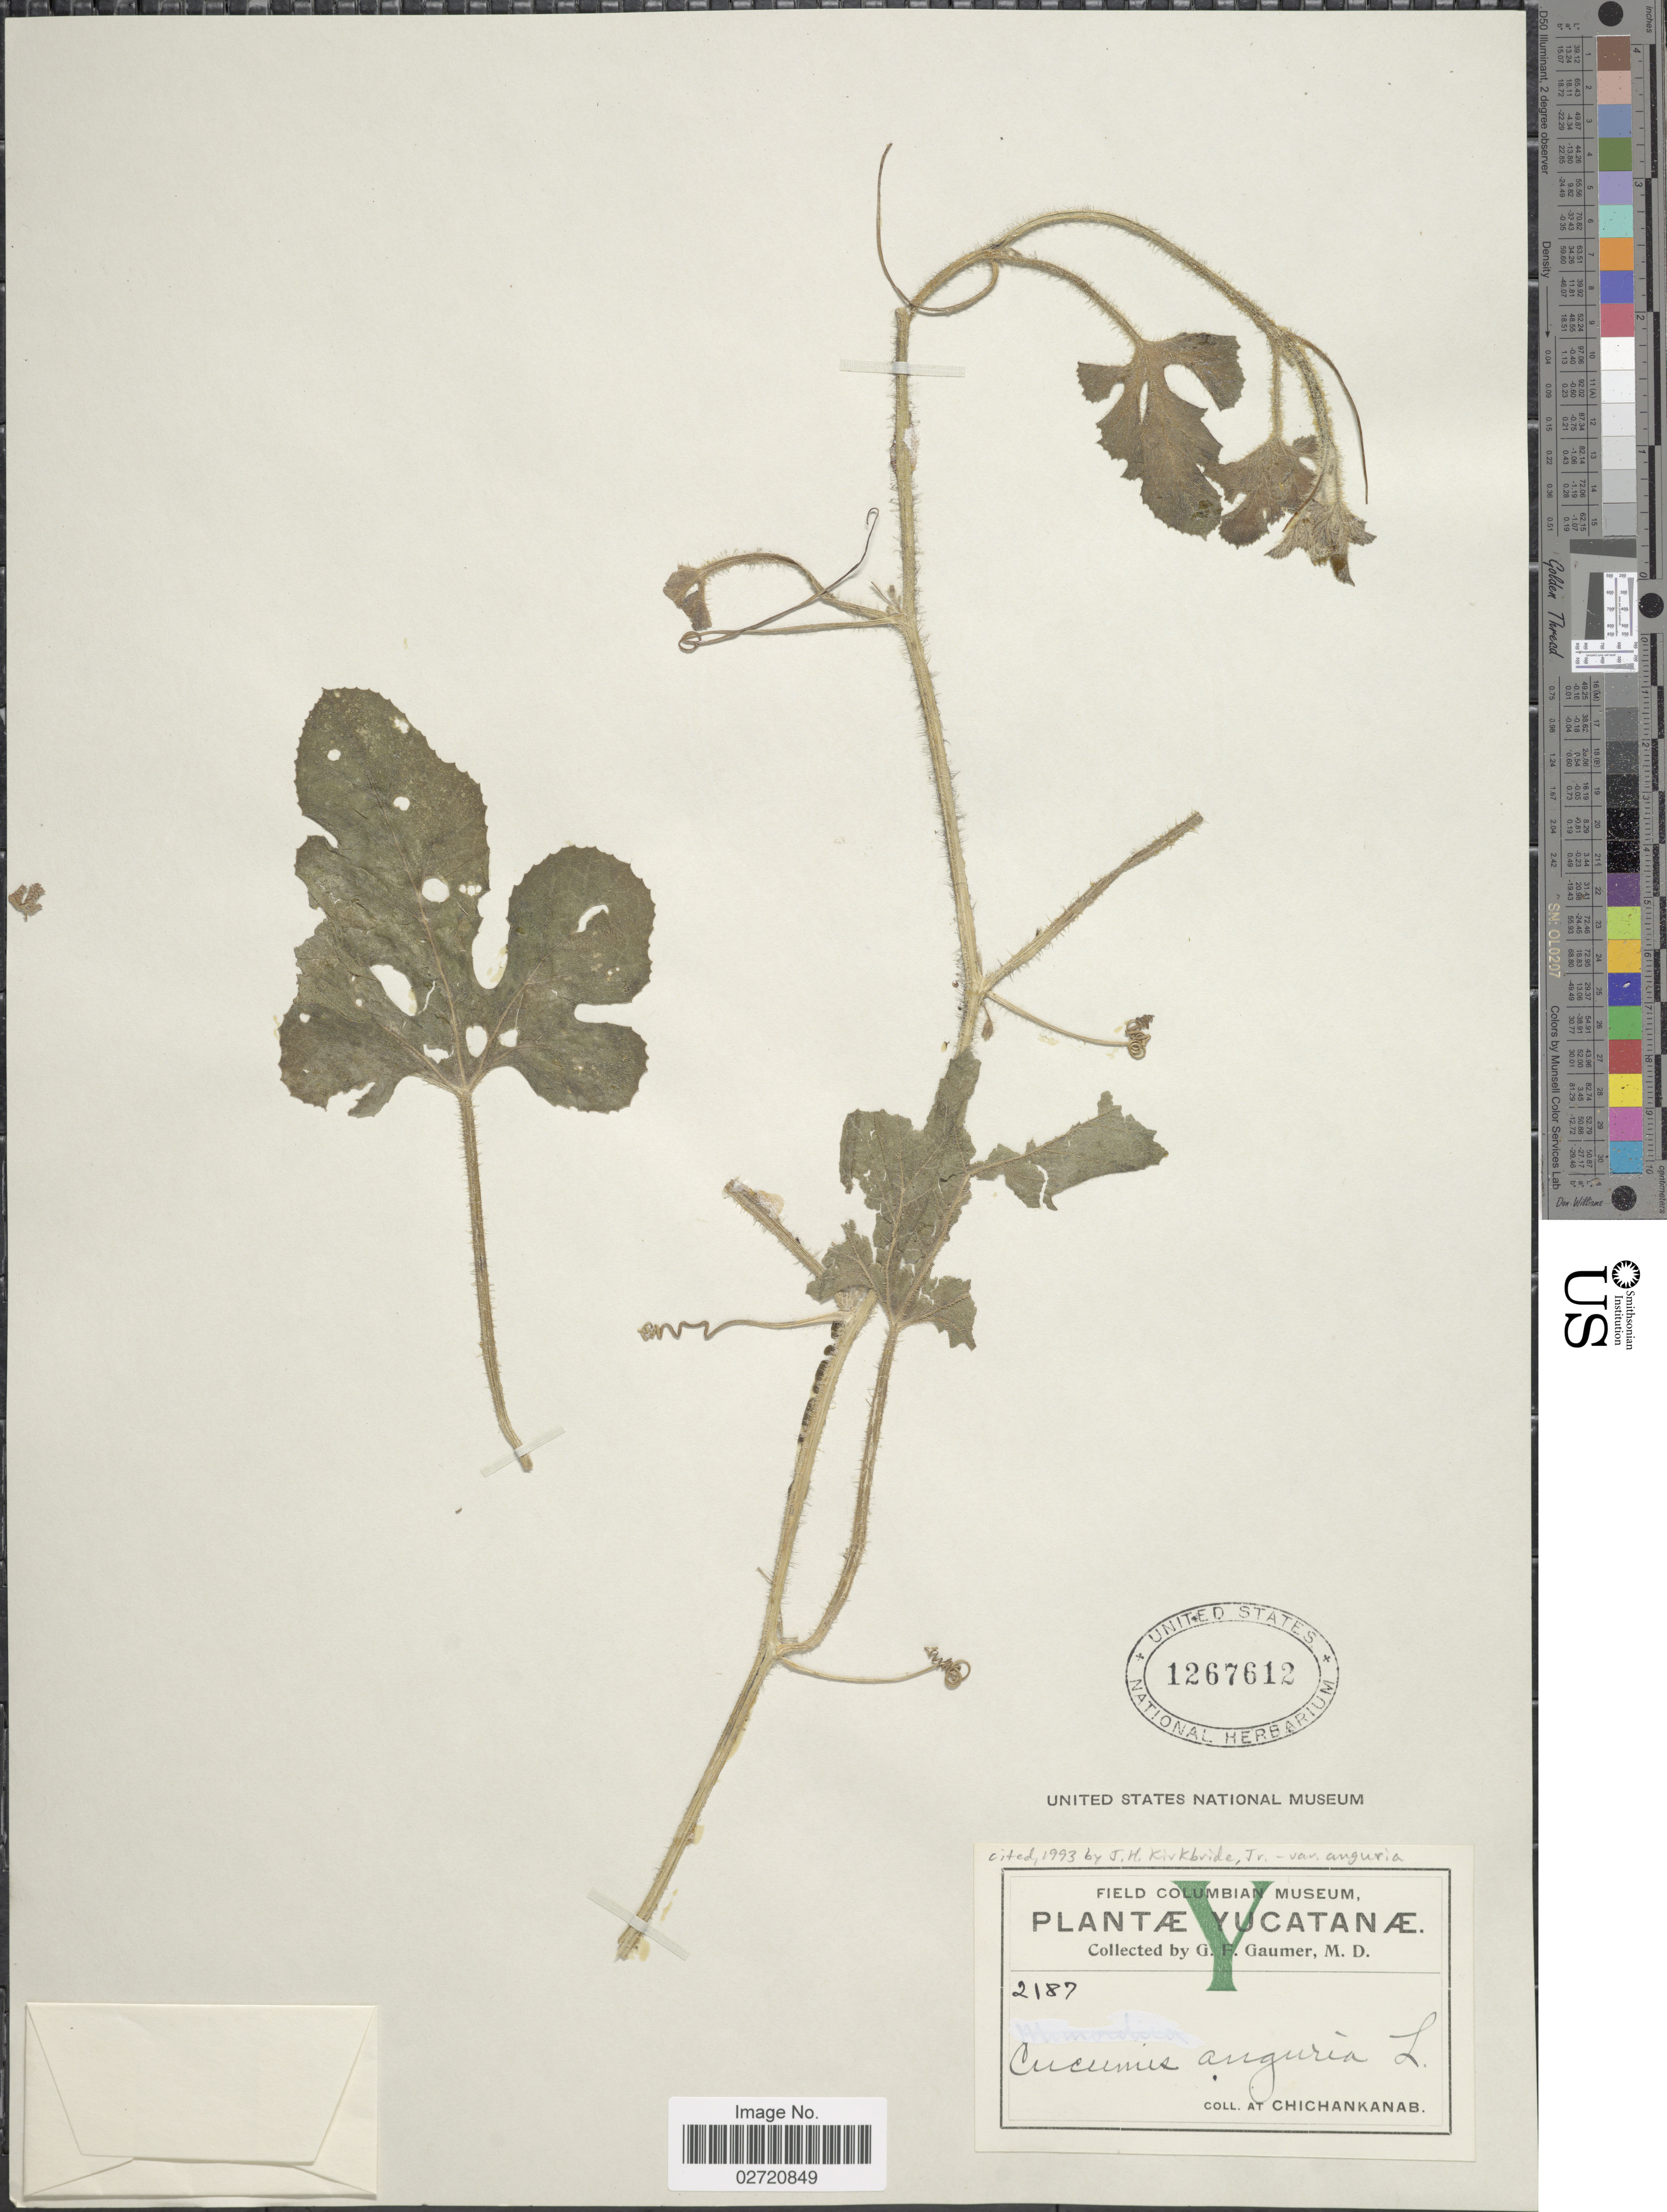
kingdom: Plantae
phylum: Tracheophyta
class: Magnoliopsida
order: Cucurbitales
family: Cucurbitaceae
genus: Cucumis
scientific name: Cucumis anguria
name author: L.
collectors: G. F. Gaumer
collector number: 2187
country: Mexico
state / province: Yucatán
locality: Yucatanaæ, at Chichankanab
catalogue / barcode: US 1267612